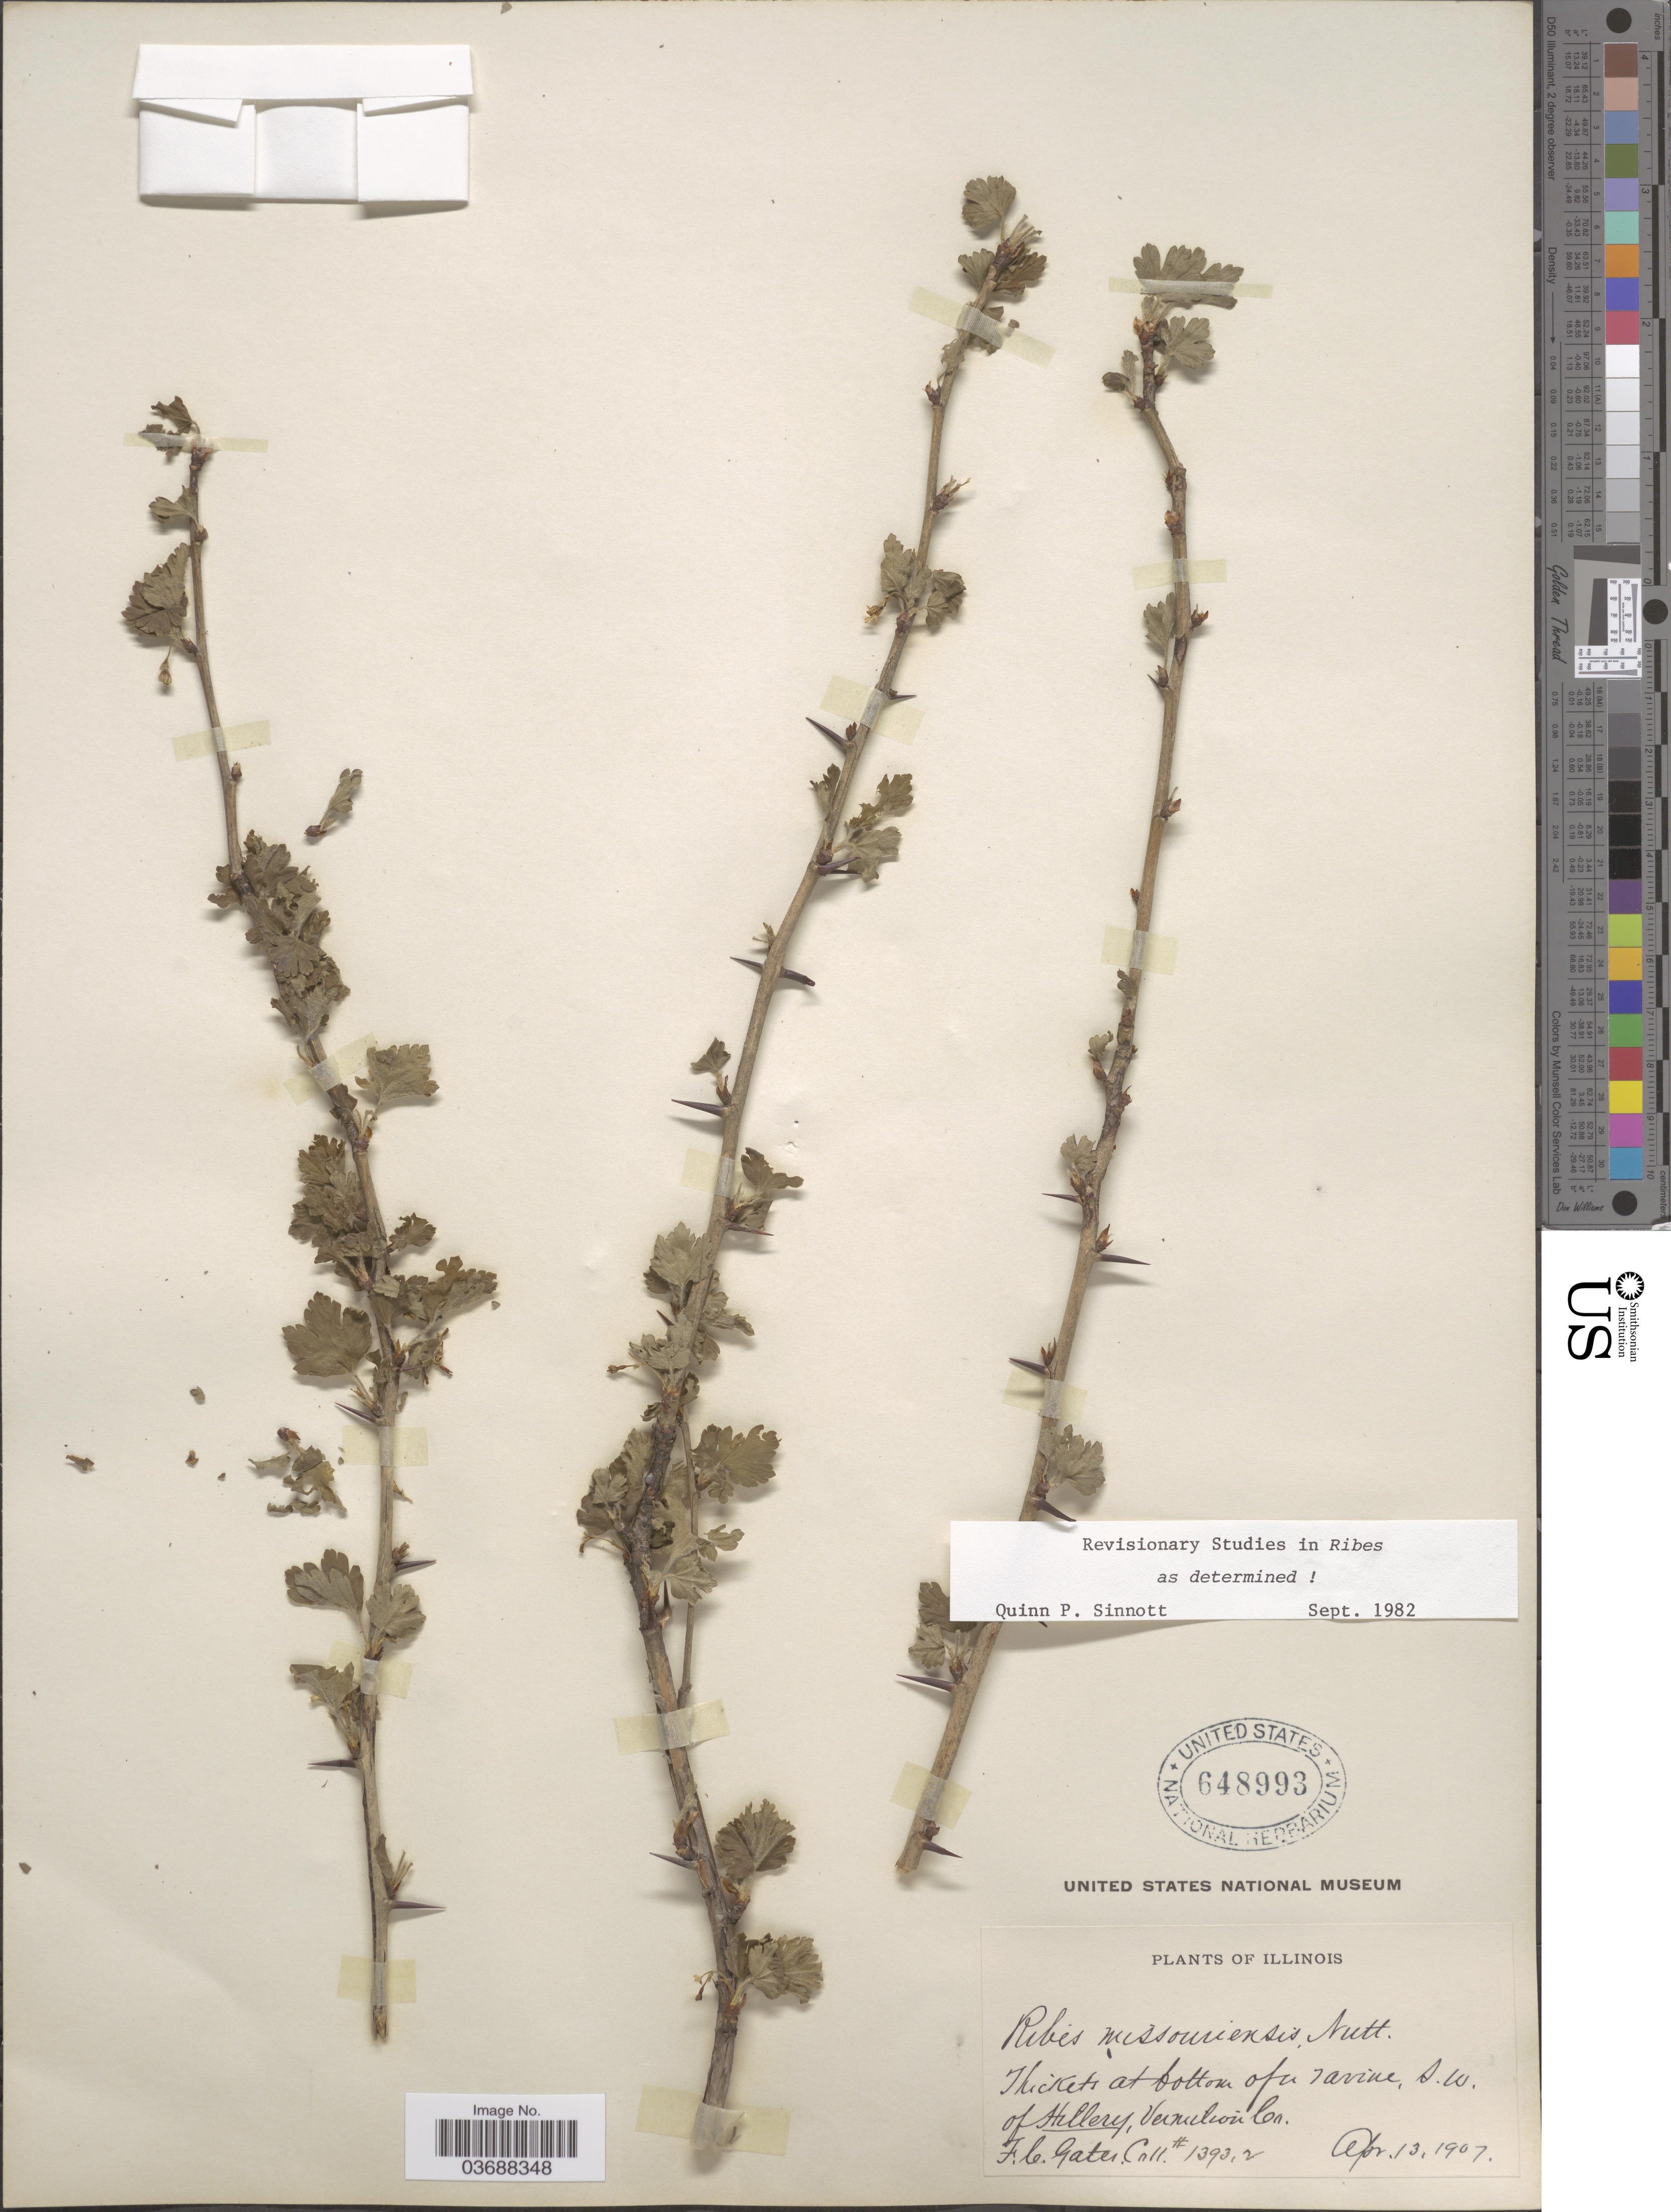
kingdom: Plantae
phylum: Tracheophyta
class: Magnoliopsida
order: Saxifragales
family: Grossulariaceae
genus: Ribes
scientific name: Ribes missouriense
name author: Nutt.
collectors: F. C. Gates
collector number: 13932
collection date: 1907-04-13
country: United States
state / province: Illinois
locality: Thickets at bottom of a ravine, S.W. of Hillery, Vermilion Co.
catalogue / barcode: US 648993